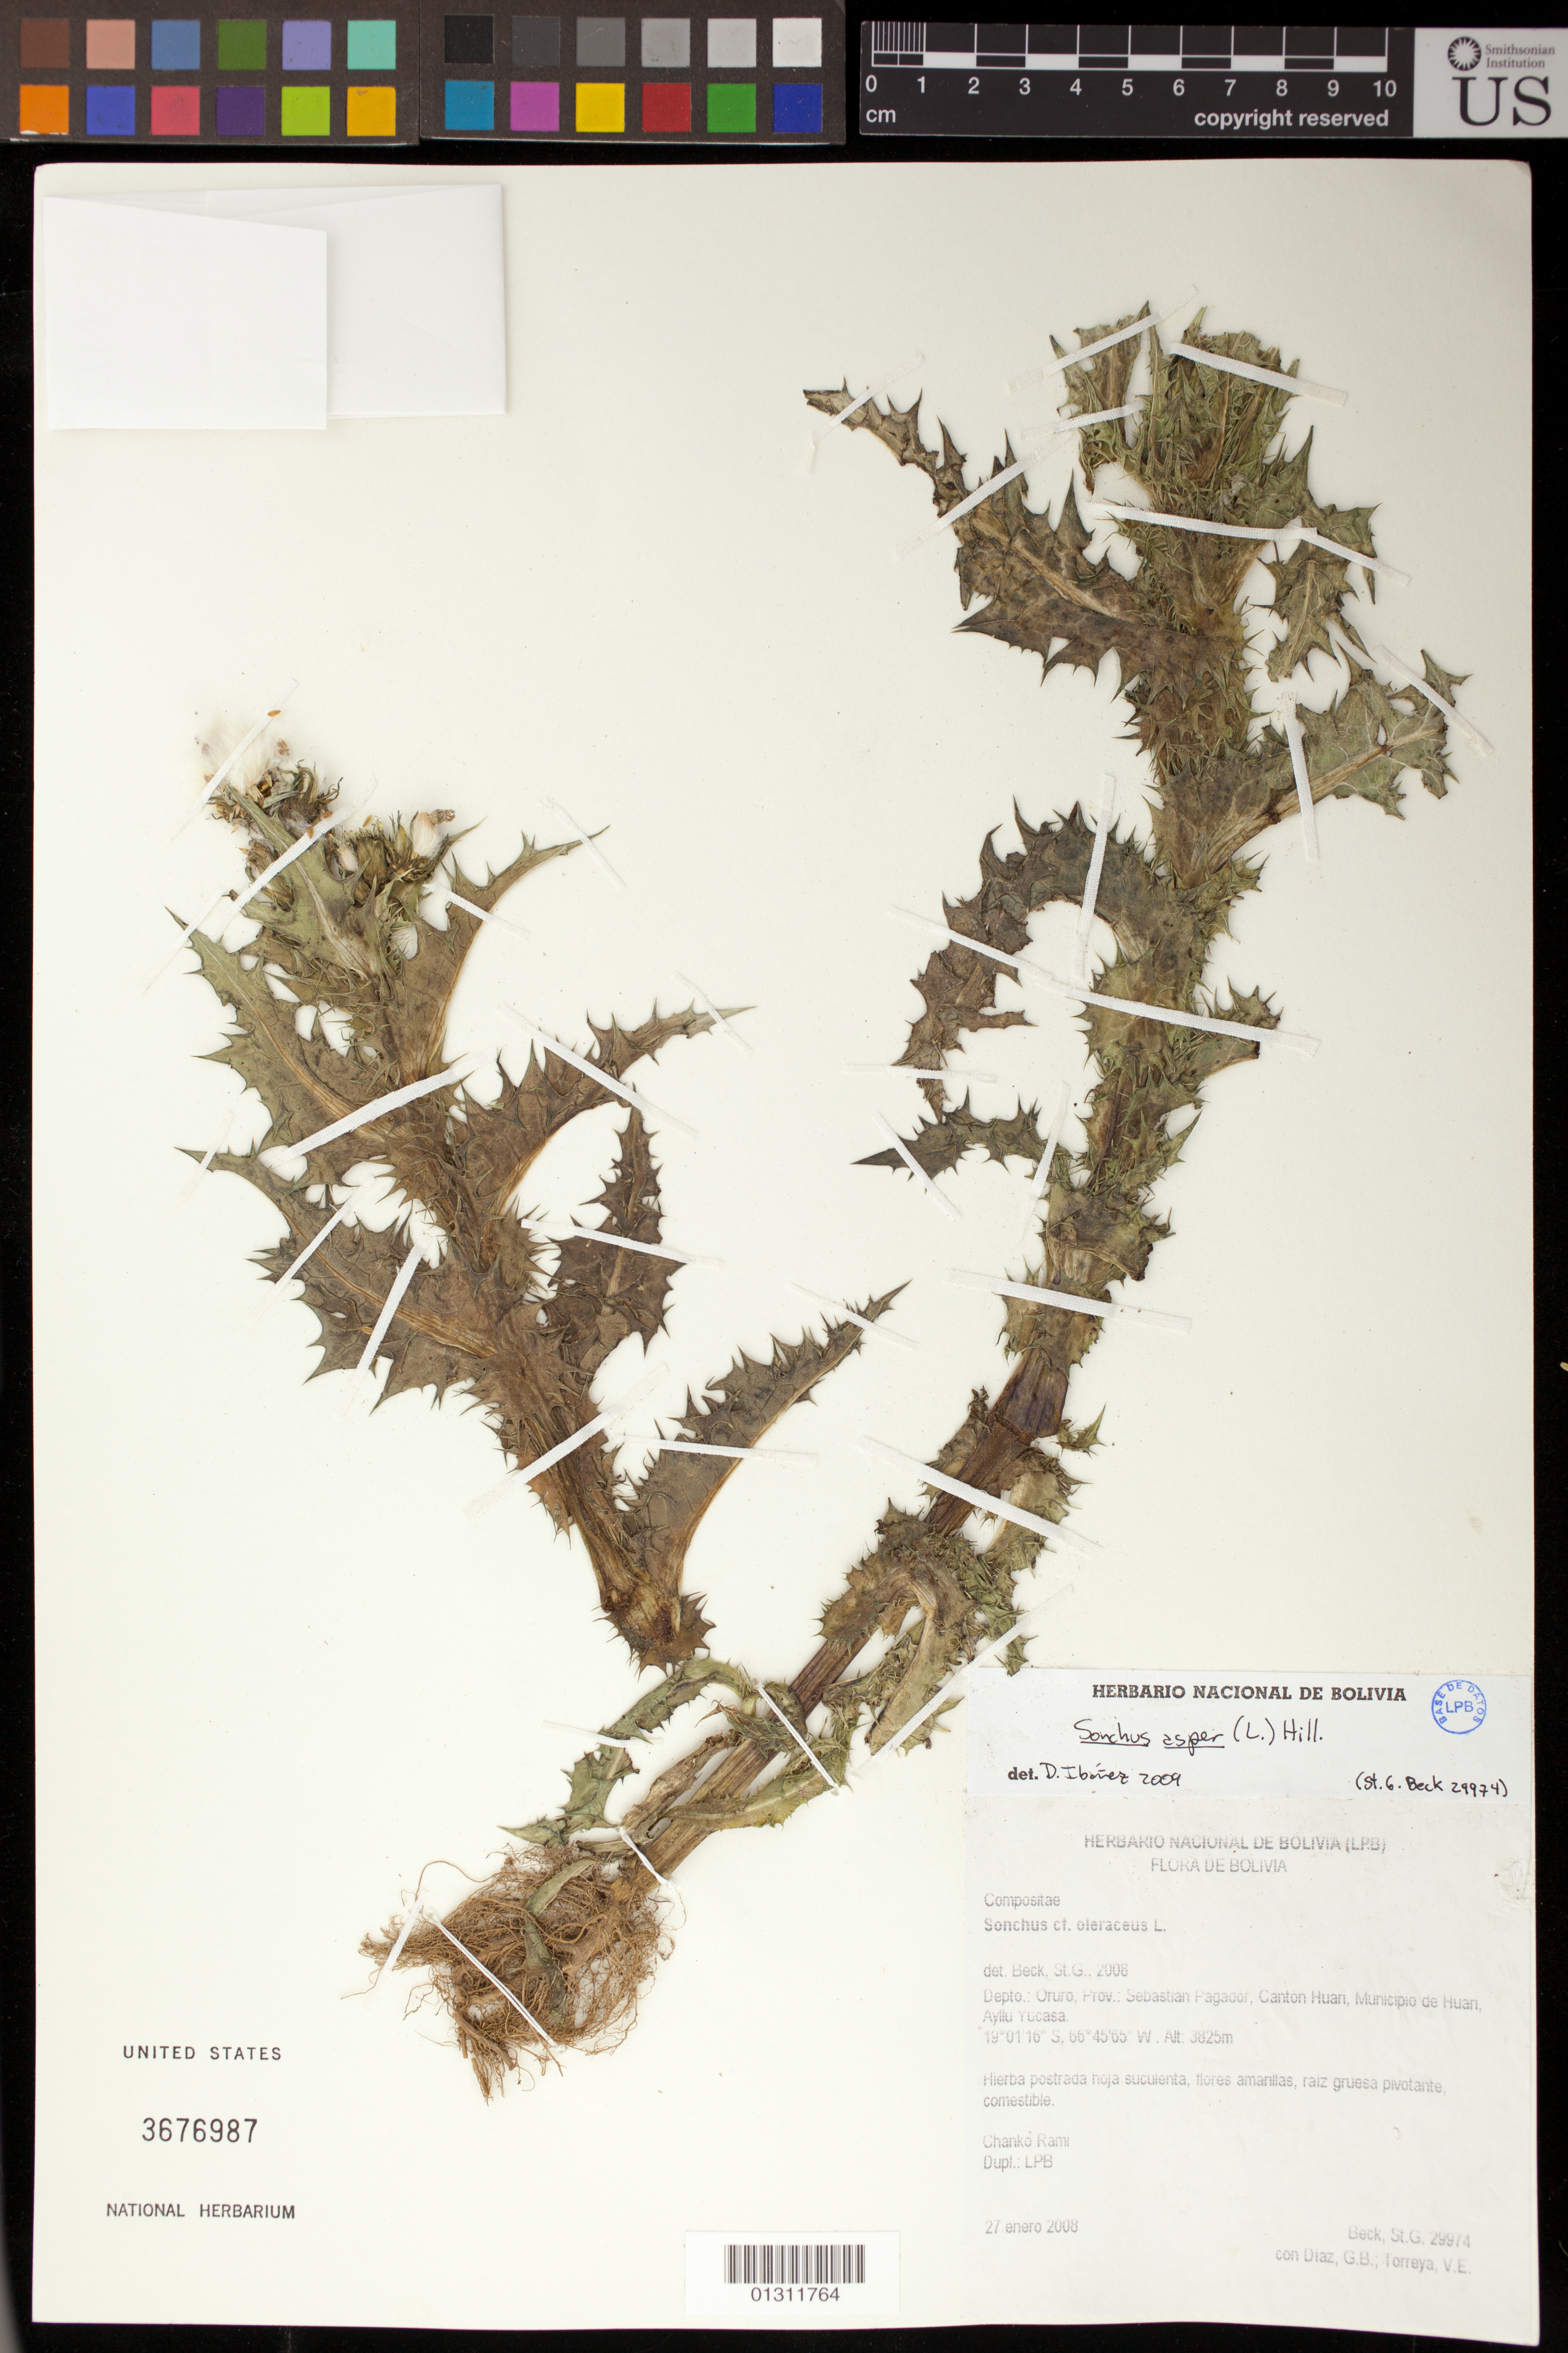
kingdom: Plantae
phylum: Tracheophyta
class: Magnoliopsida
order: Asterales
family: Asteraceae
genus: Sonchus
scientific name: Sonchus asper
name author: (L.) Hill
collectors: S. G. Beck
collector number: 29974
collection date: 2008-01-27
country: Bolivia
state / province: Oruro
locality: Prov.: Sebastian Pagador, Canton Huan, Municipio de Huan, Ayllu Yucasa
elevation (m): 3825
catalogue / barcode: US 3676987